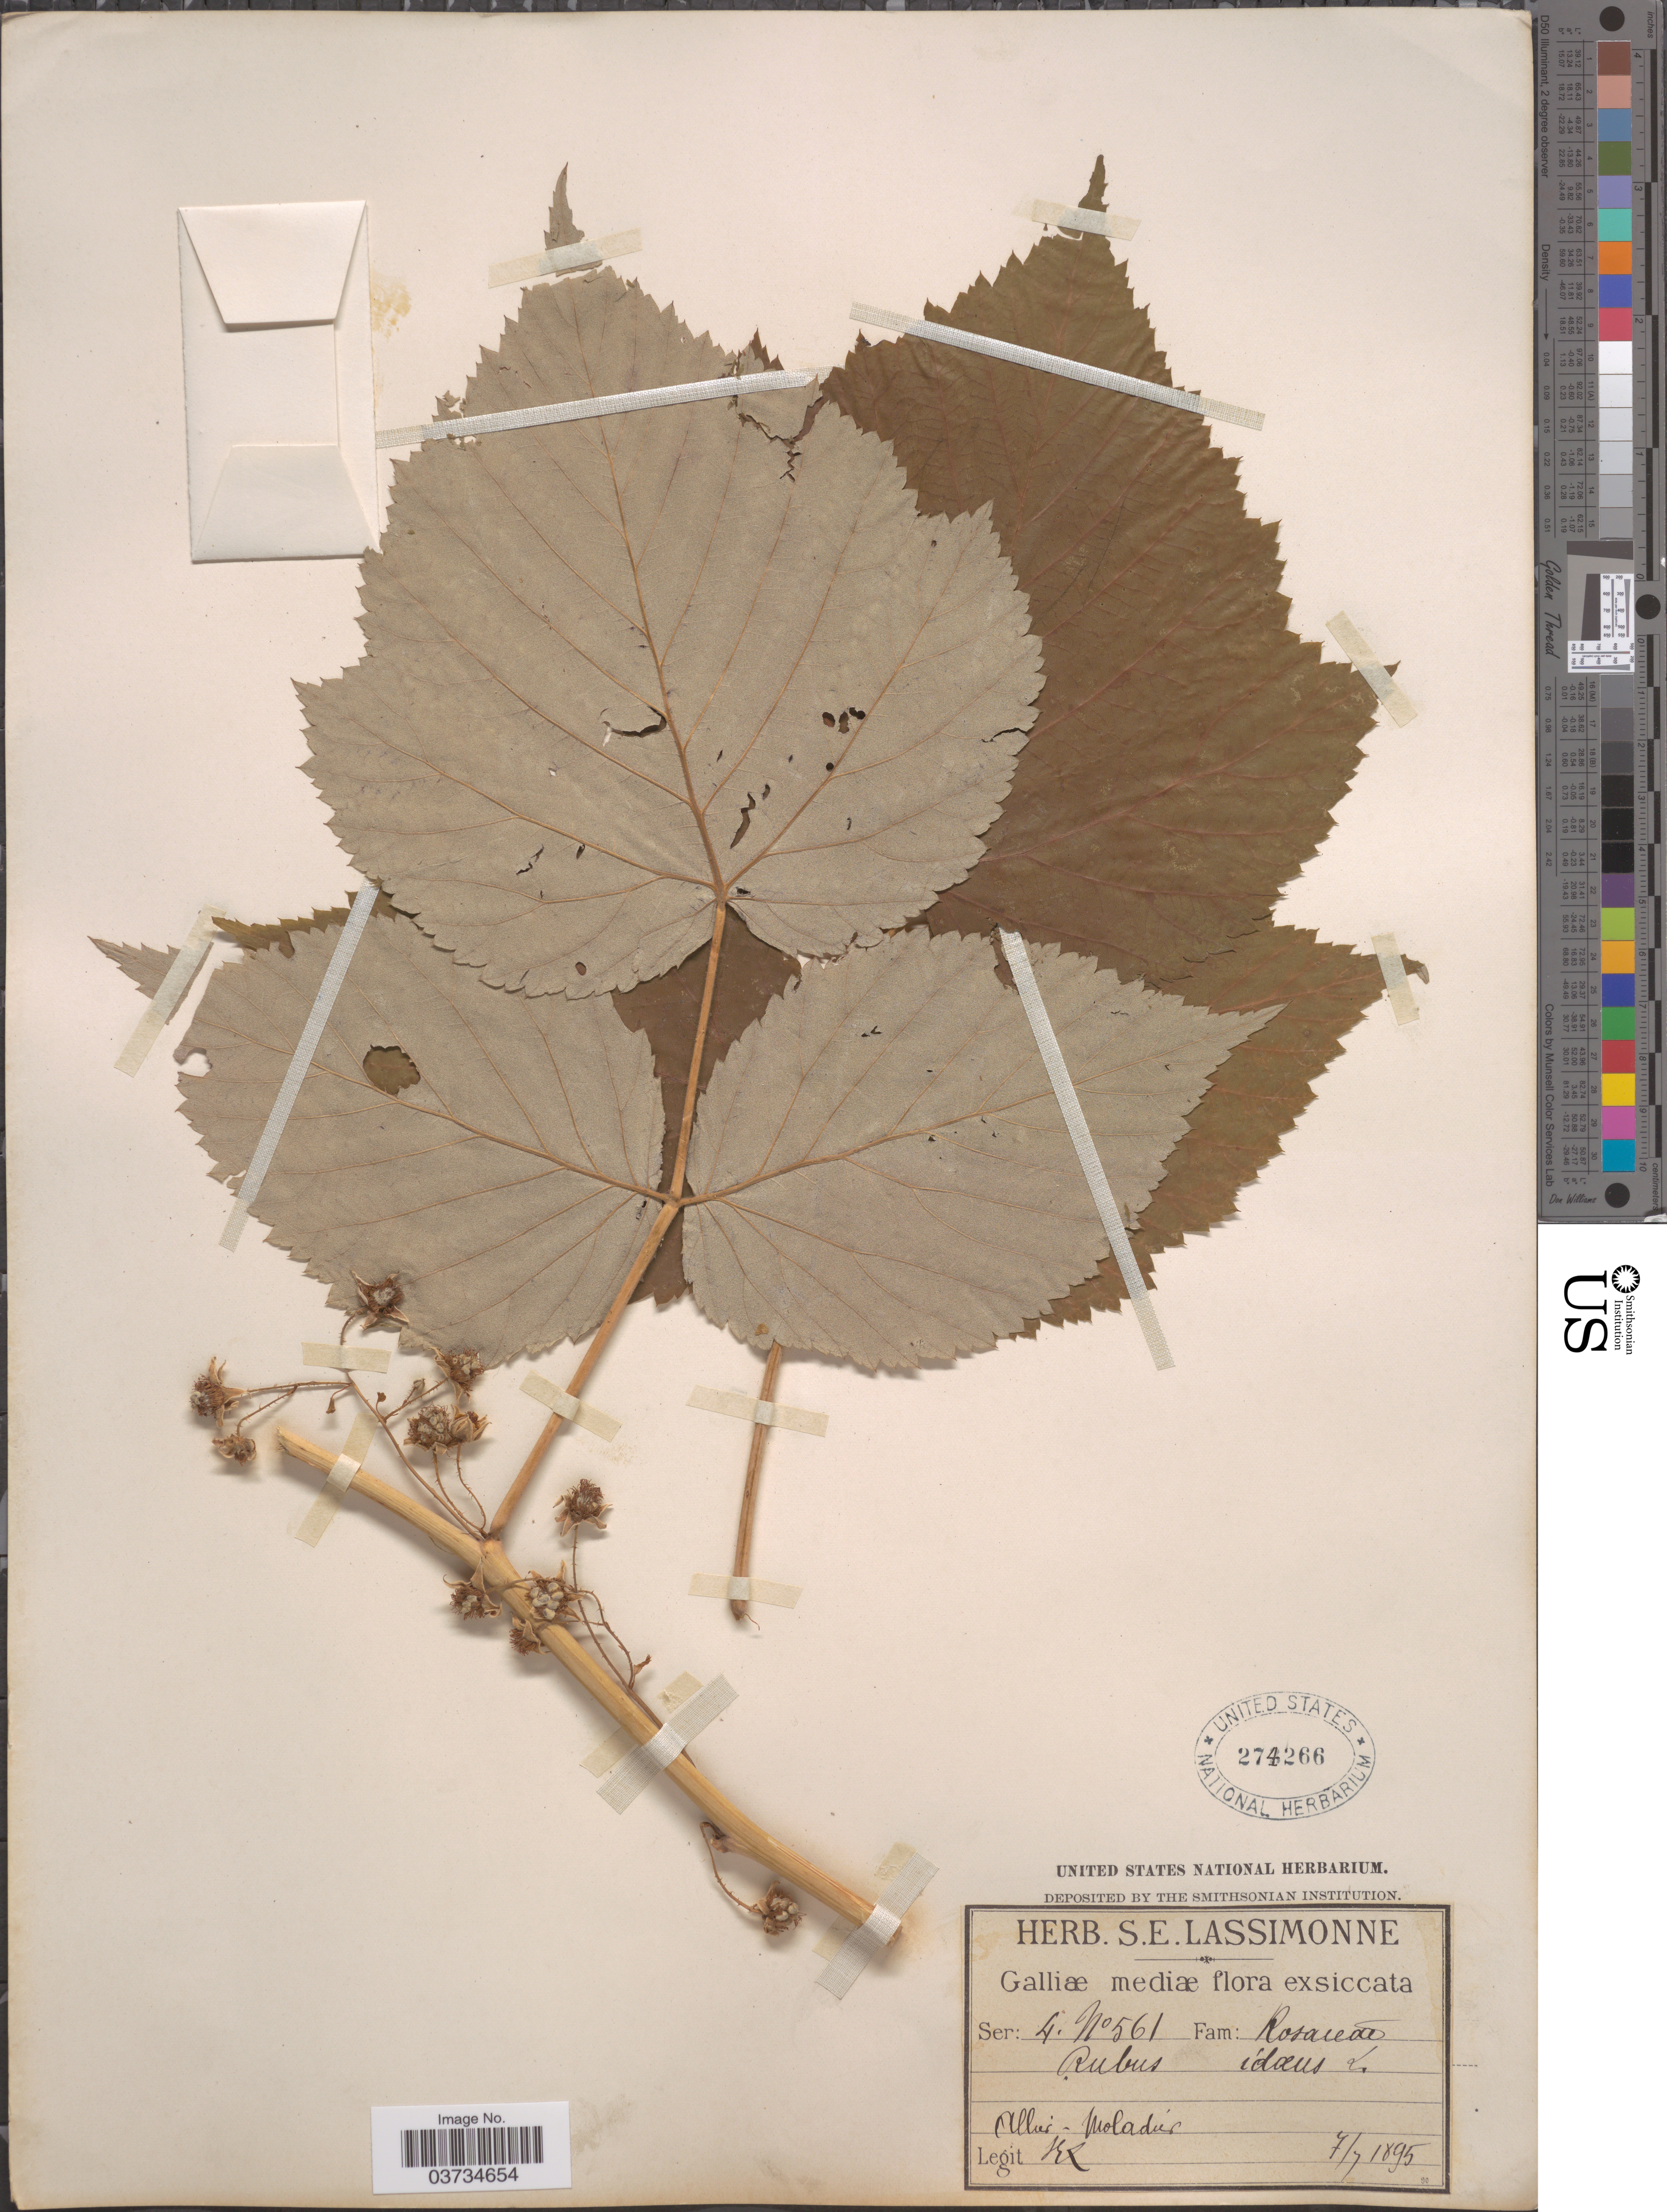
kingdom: Plantae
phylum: Tracheophyta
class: Magnoliopsida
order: Rosales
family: Rosaceae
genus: Rubus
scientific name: Rubus idaeus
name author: L.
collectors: S. Lassimonne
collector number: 561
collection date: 1895-07-07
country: France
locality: Galliæ mediæ. Allier-Moladier.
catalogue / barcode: US 274266